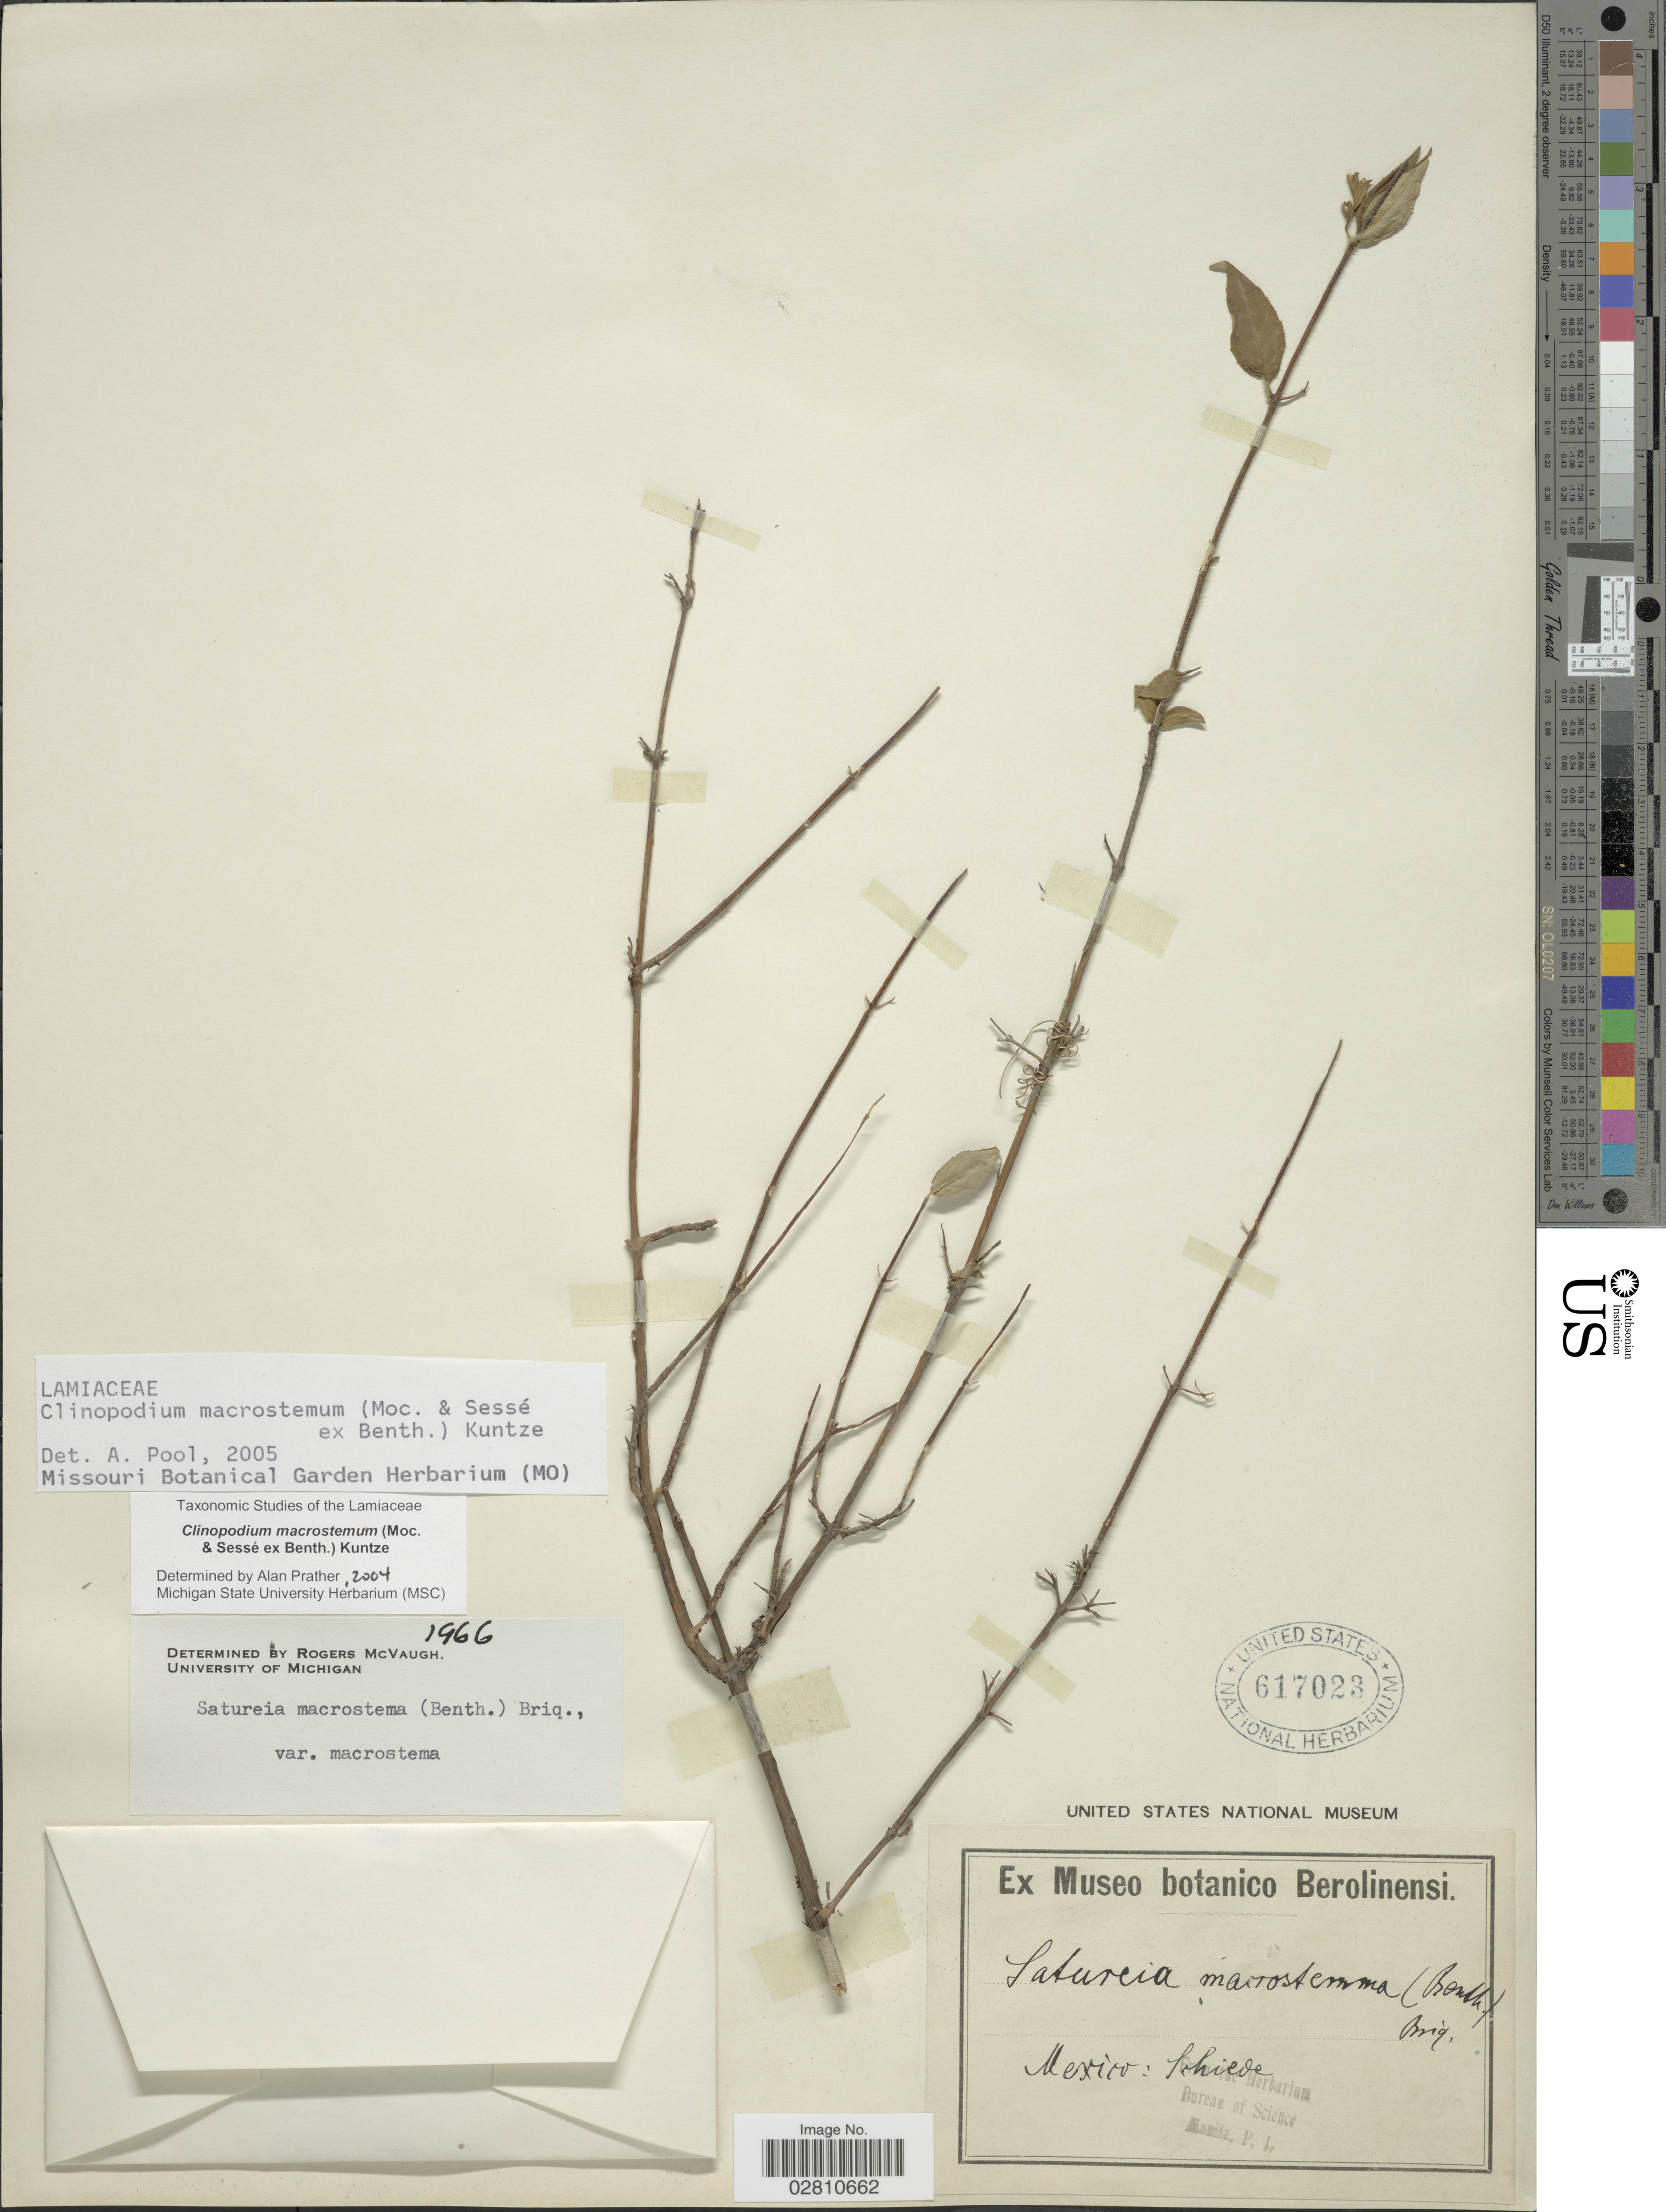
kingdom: Plantae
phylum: Tracheophyta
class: Magnoliopsida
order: Lamiales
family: Lamiaceae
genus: Clinopodium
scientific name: Clinopodium macrostemum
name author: (Moc. & Sessé ex Benth.) Kuntze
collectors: Schiede, --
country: Mexico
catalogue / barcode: US 617023